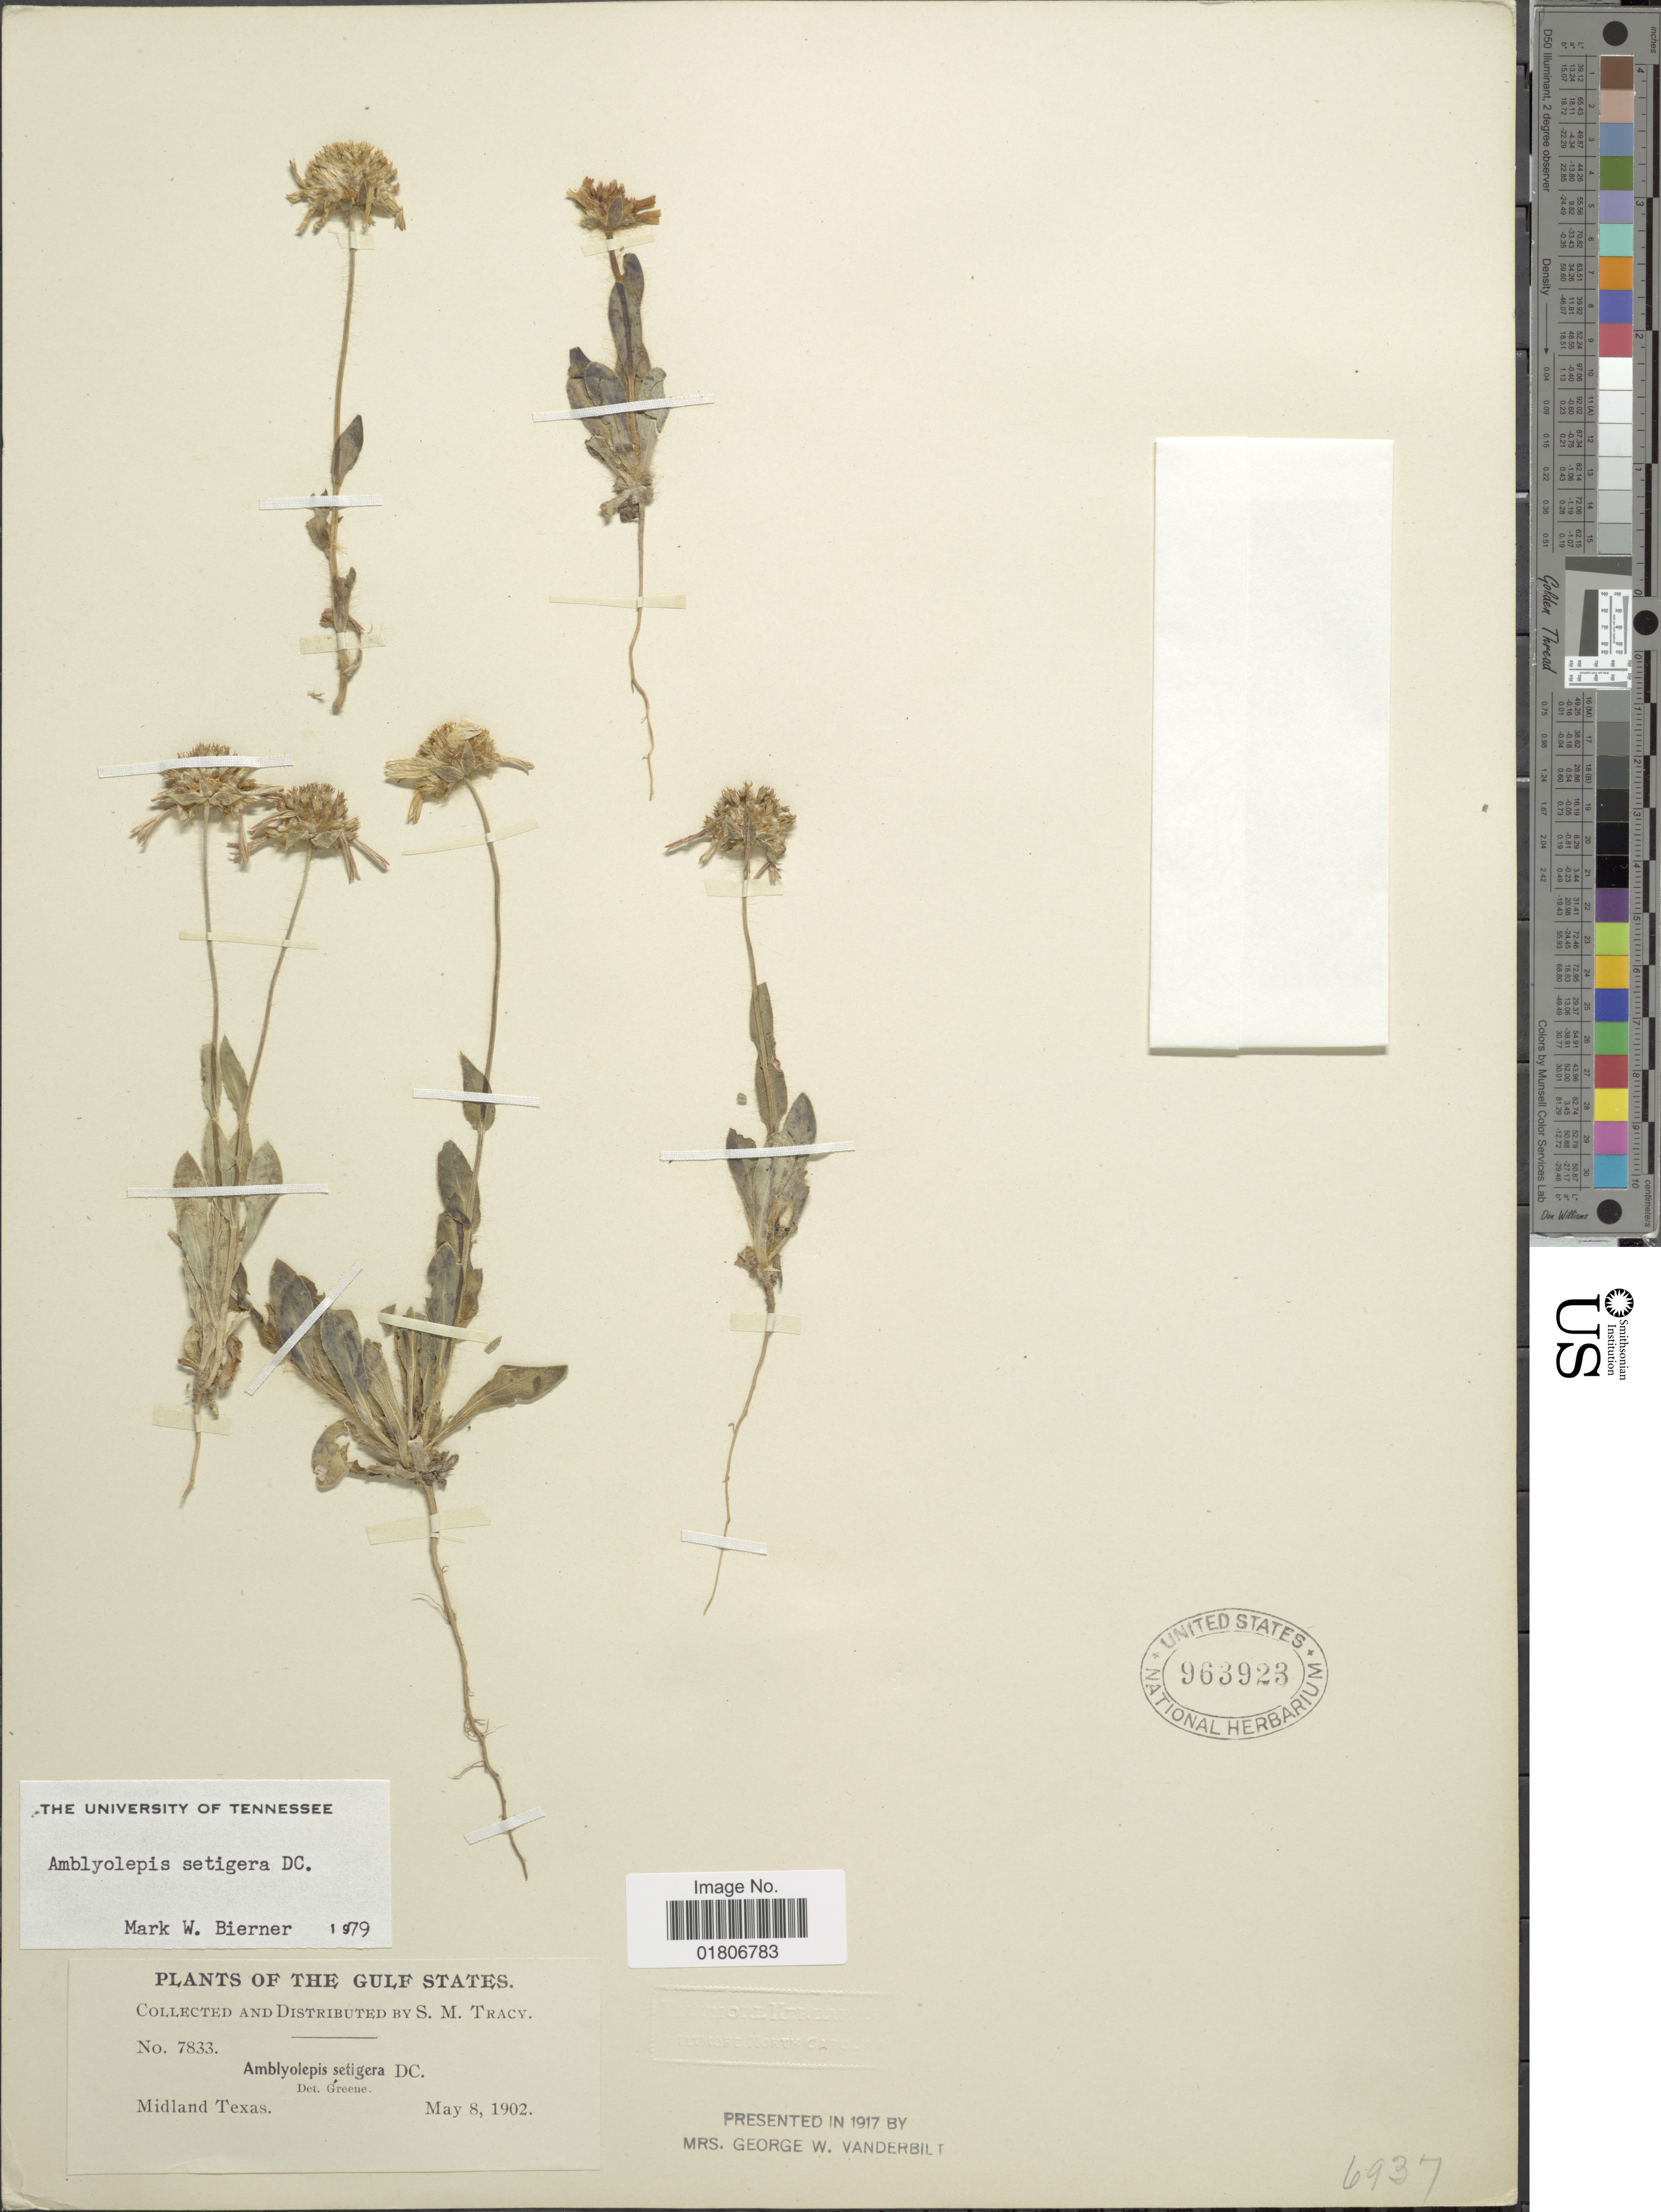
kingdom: Plantae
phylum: Tracheophyta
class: Magnoliopsida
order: Asterales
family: Asteraceae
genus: Amblyolepis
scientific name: Amblyolepis setigera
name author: DC.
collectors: S. M. Tracy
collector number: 7833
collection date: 1902-05-08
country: United States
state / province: Texas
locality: The Gulf States. Midland Texas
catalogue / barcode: US 963923